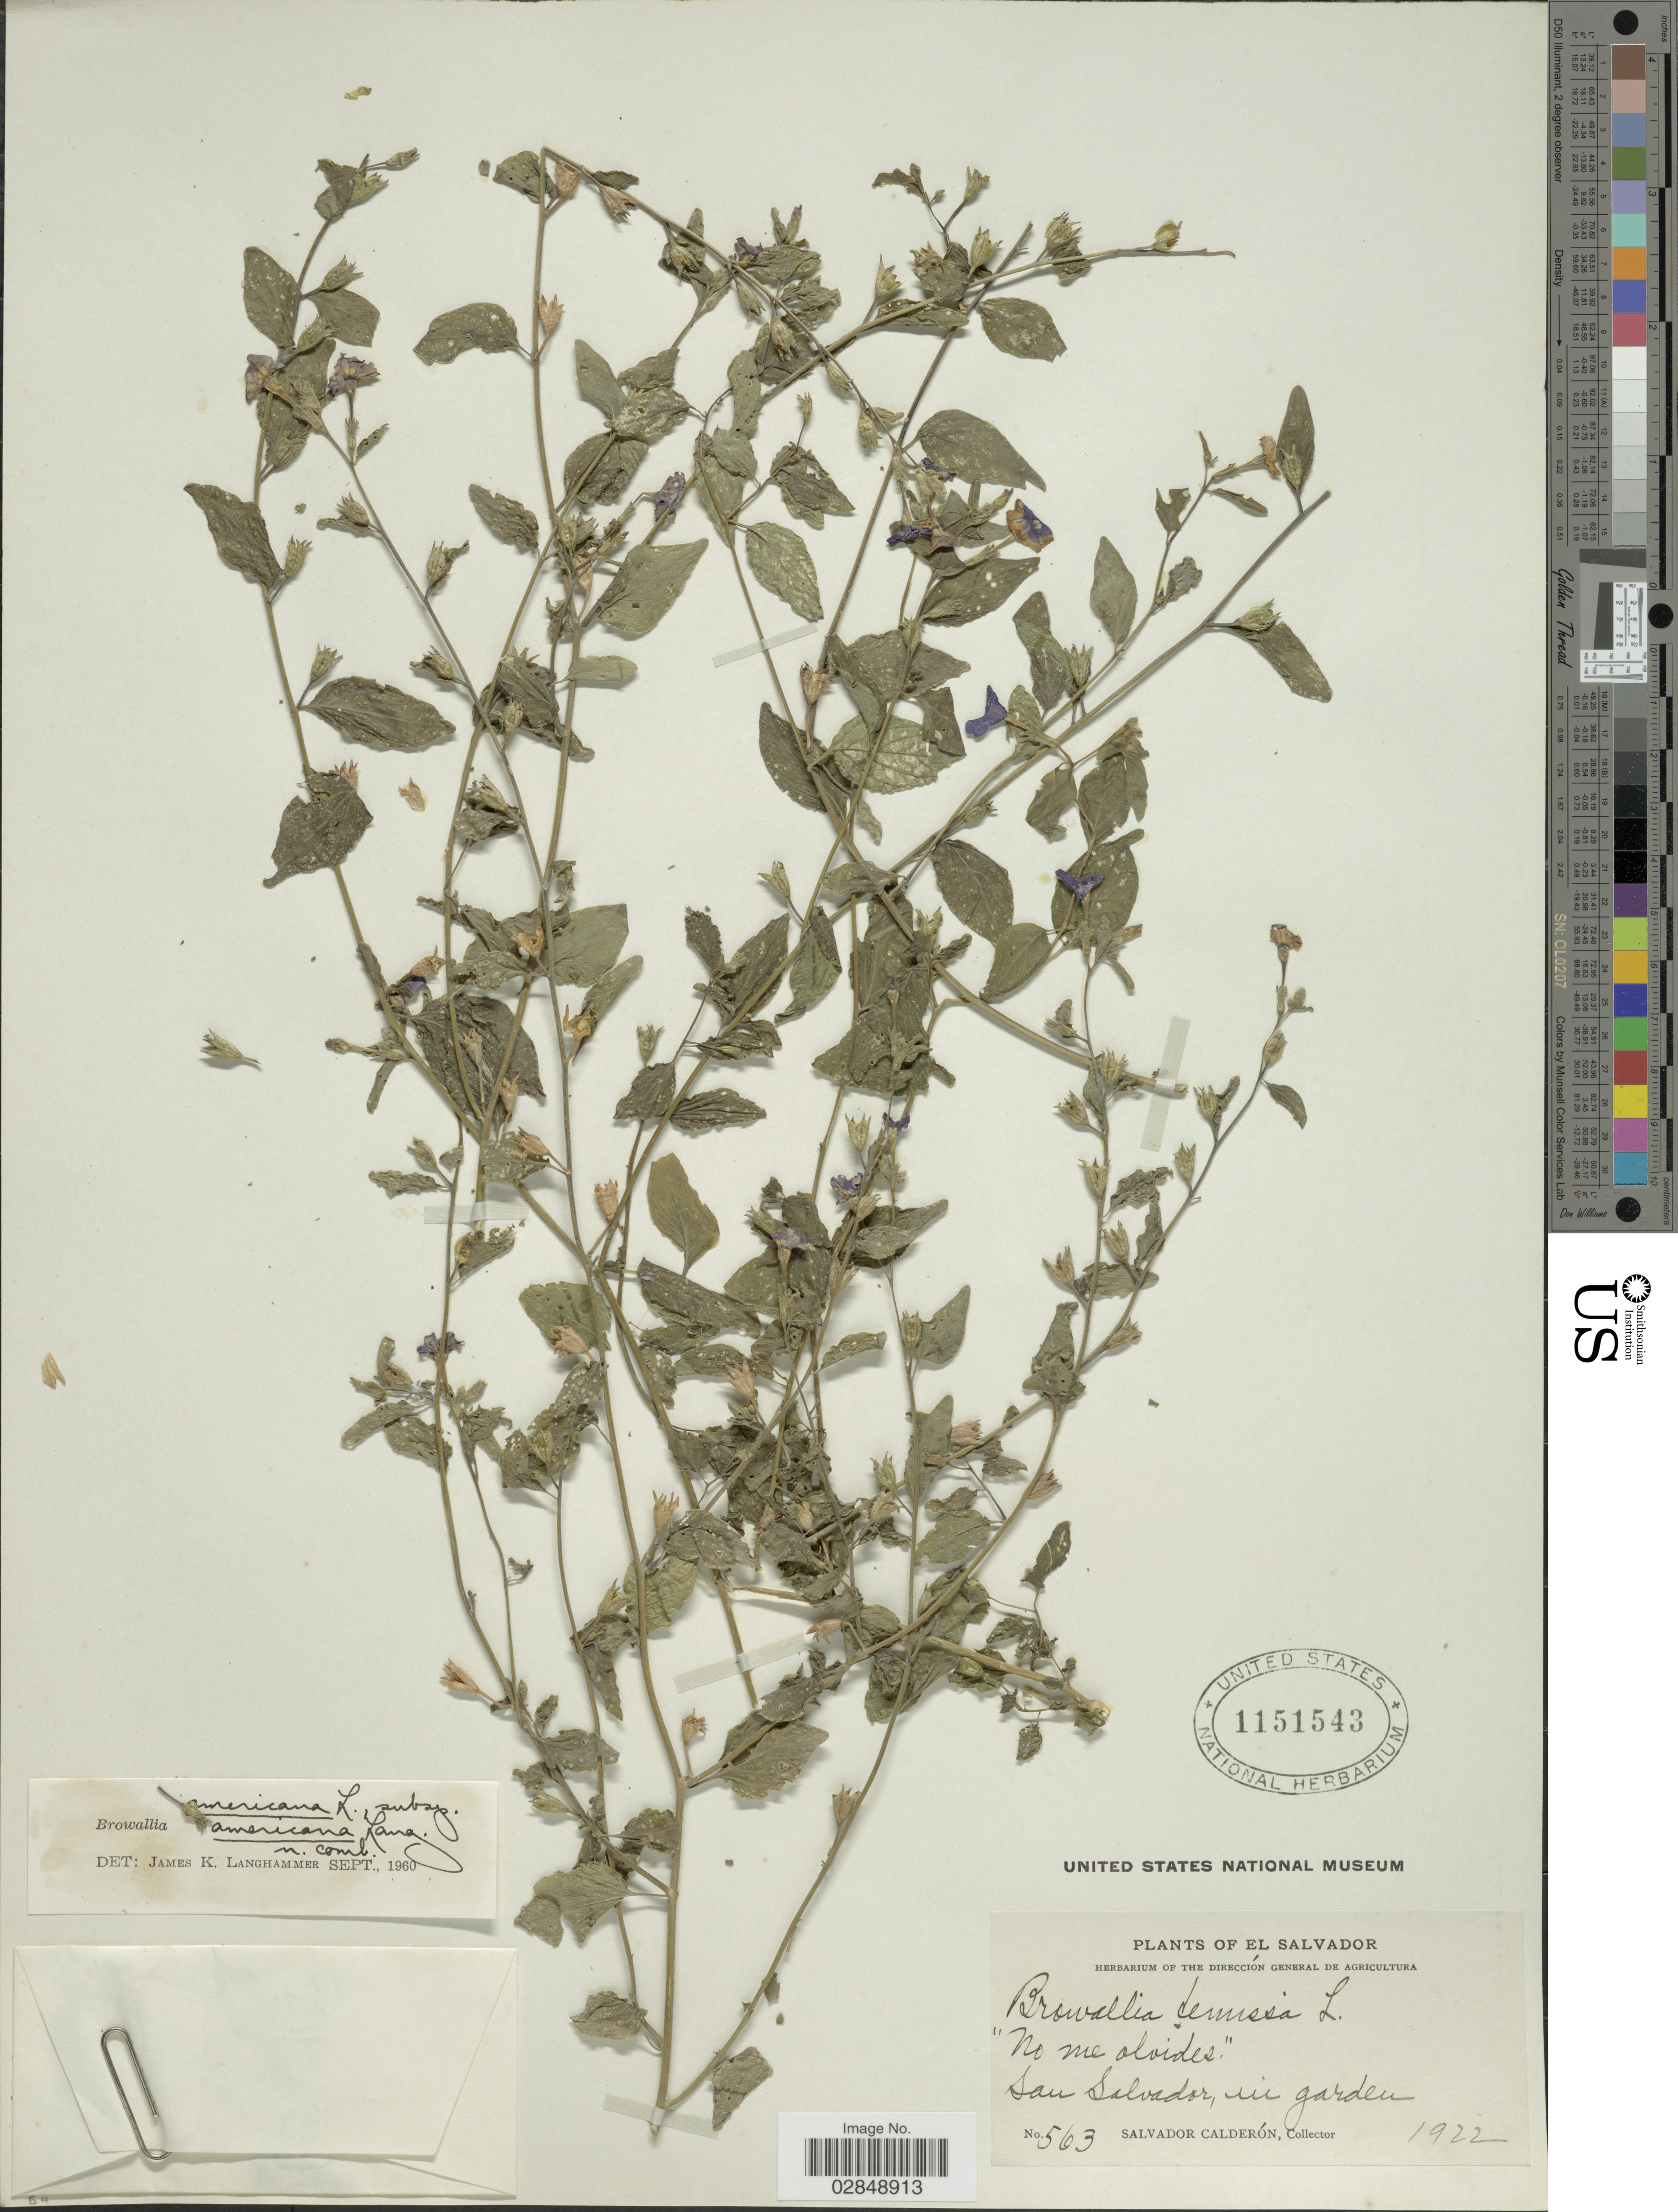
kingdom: Plantae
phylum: Tracheophyta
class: Magnoliopsida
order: Solanales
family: Solanaceae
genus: Browallia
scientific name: Browallia americana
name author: L.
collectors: S. Calderón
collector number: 563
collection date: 1922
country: El Salvador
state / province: San Salvador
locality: In garden.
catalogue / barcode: US 1151543